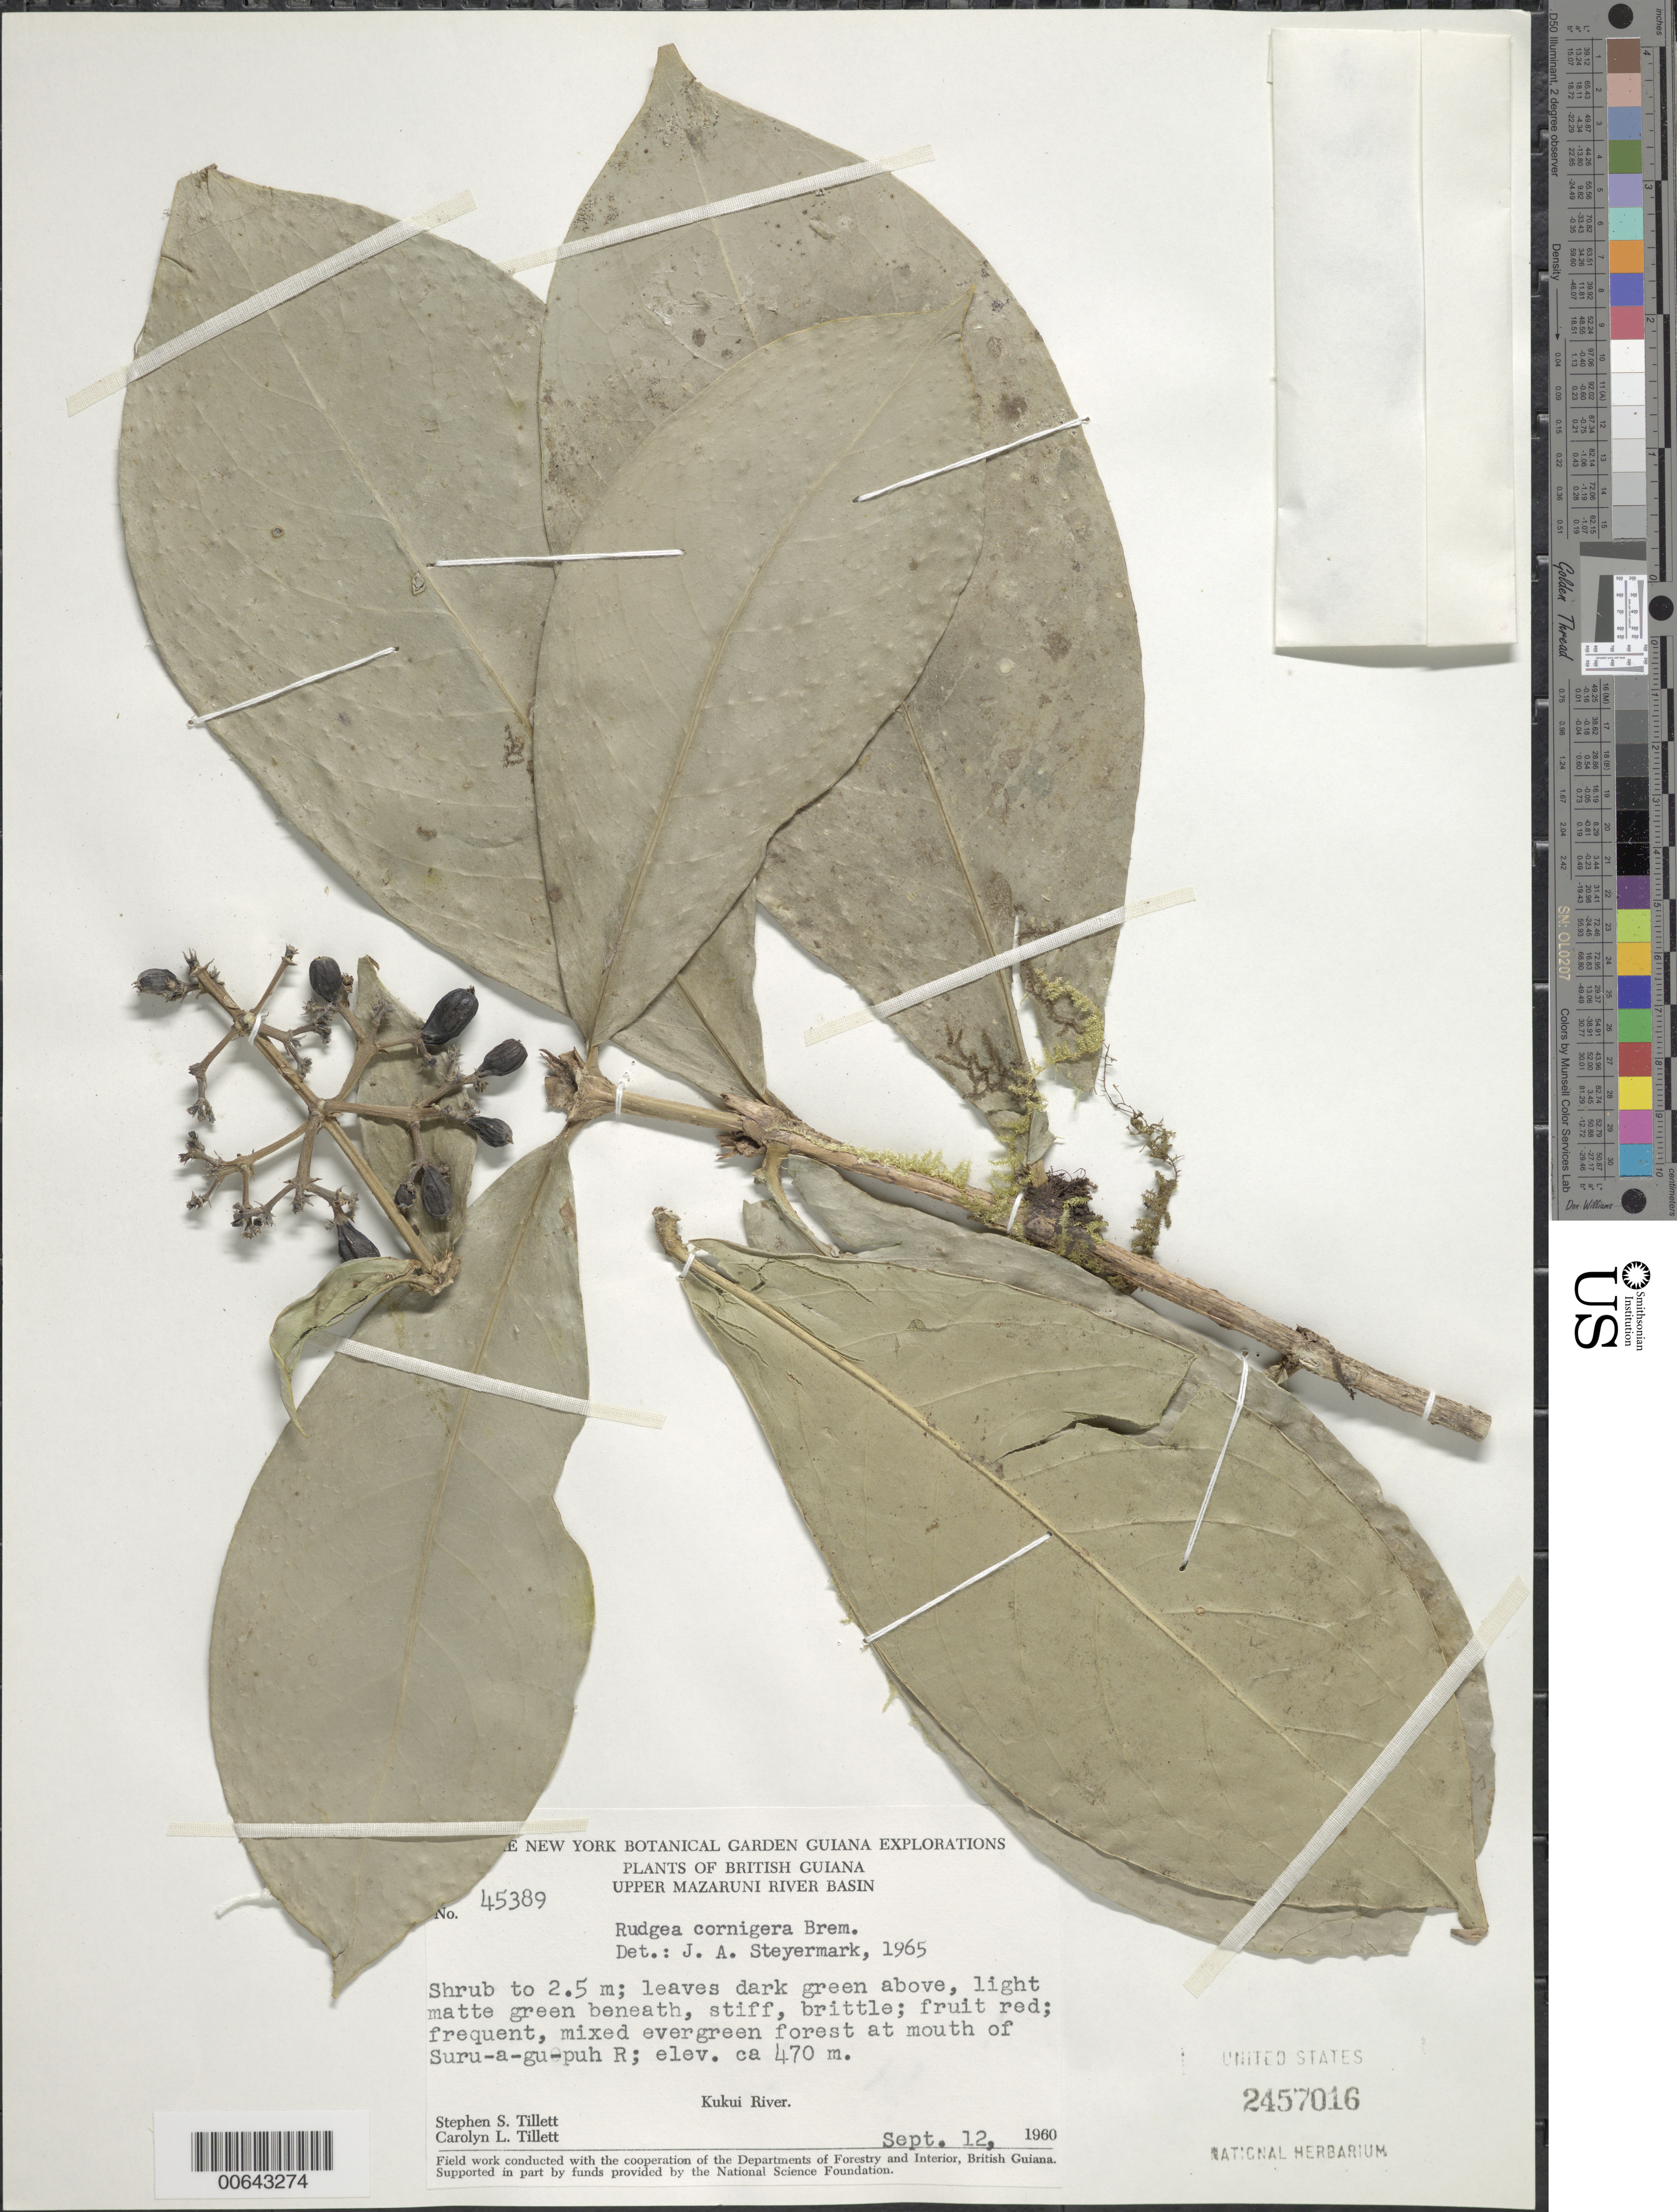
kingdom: Plantae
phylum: Tracheophyta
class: Magnoliopsida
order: Gentianales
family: Rubiaceae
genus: Rudgea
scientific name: Rudgea cornigera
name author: Bremek.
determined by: Steyermark, Julian A., (VEN)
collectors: S. S. Tillett, C. L. Tillett & R. Boyan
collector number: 45389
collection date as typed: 12-Sep-60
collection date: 1960-09-12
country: Guyana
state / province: Cuyuni-Mazaruni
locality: Suruagupuh R., upper Mazaruni R. basin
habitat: Mixed evergreen forest at mouth of river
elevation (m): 470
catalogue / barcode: US 2457016